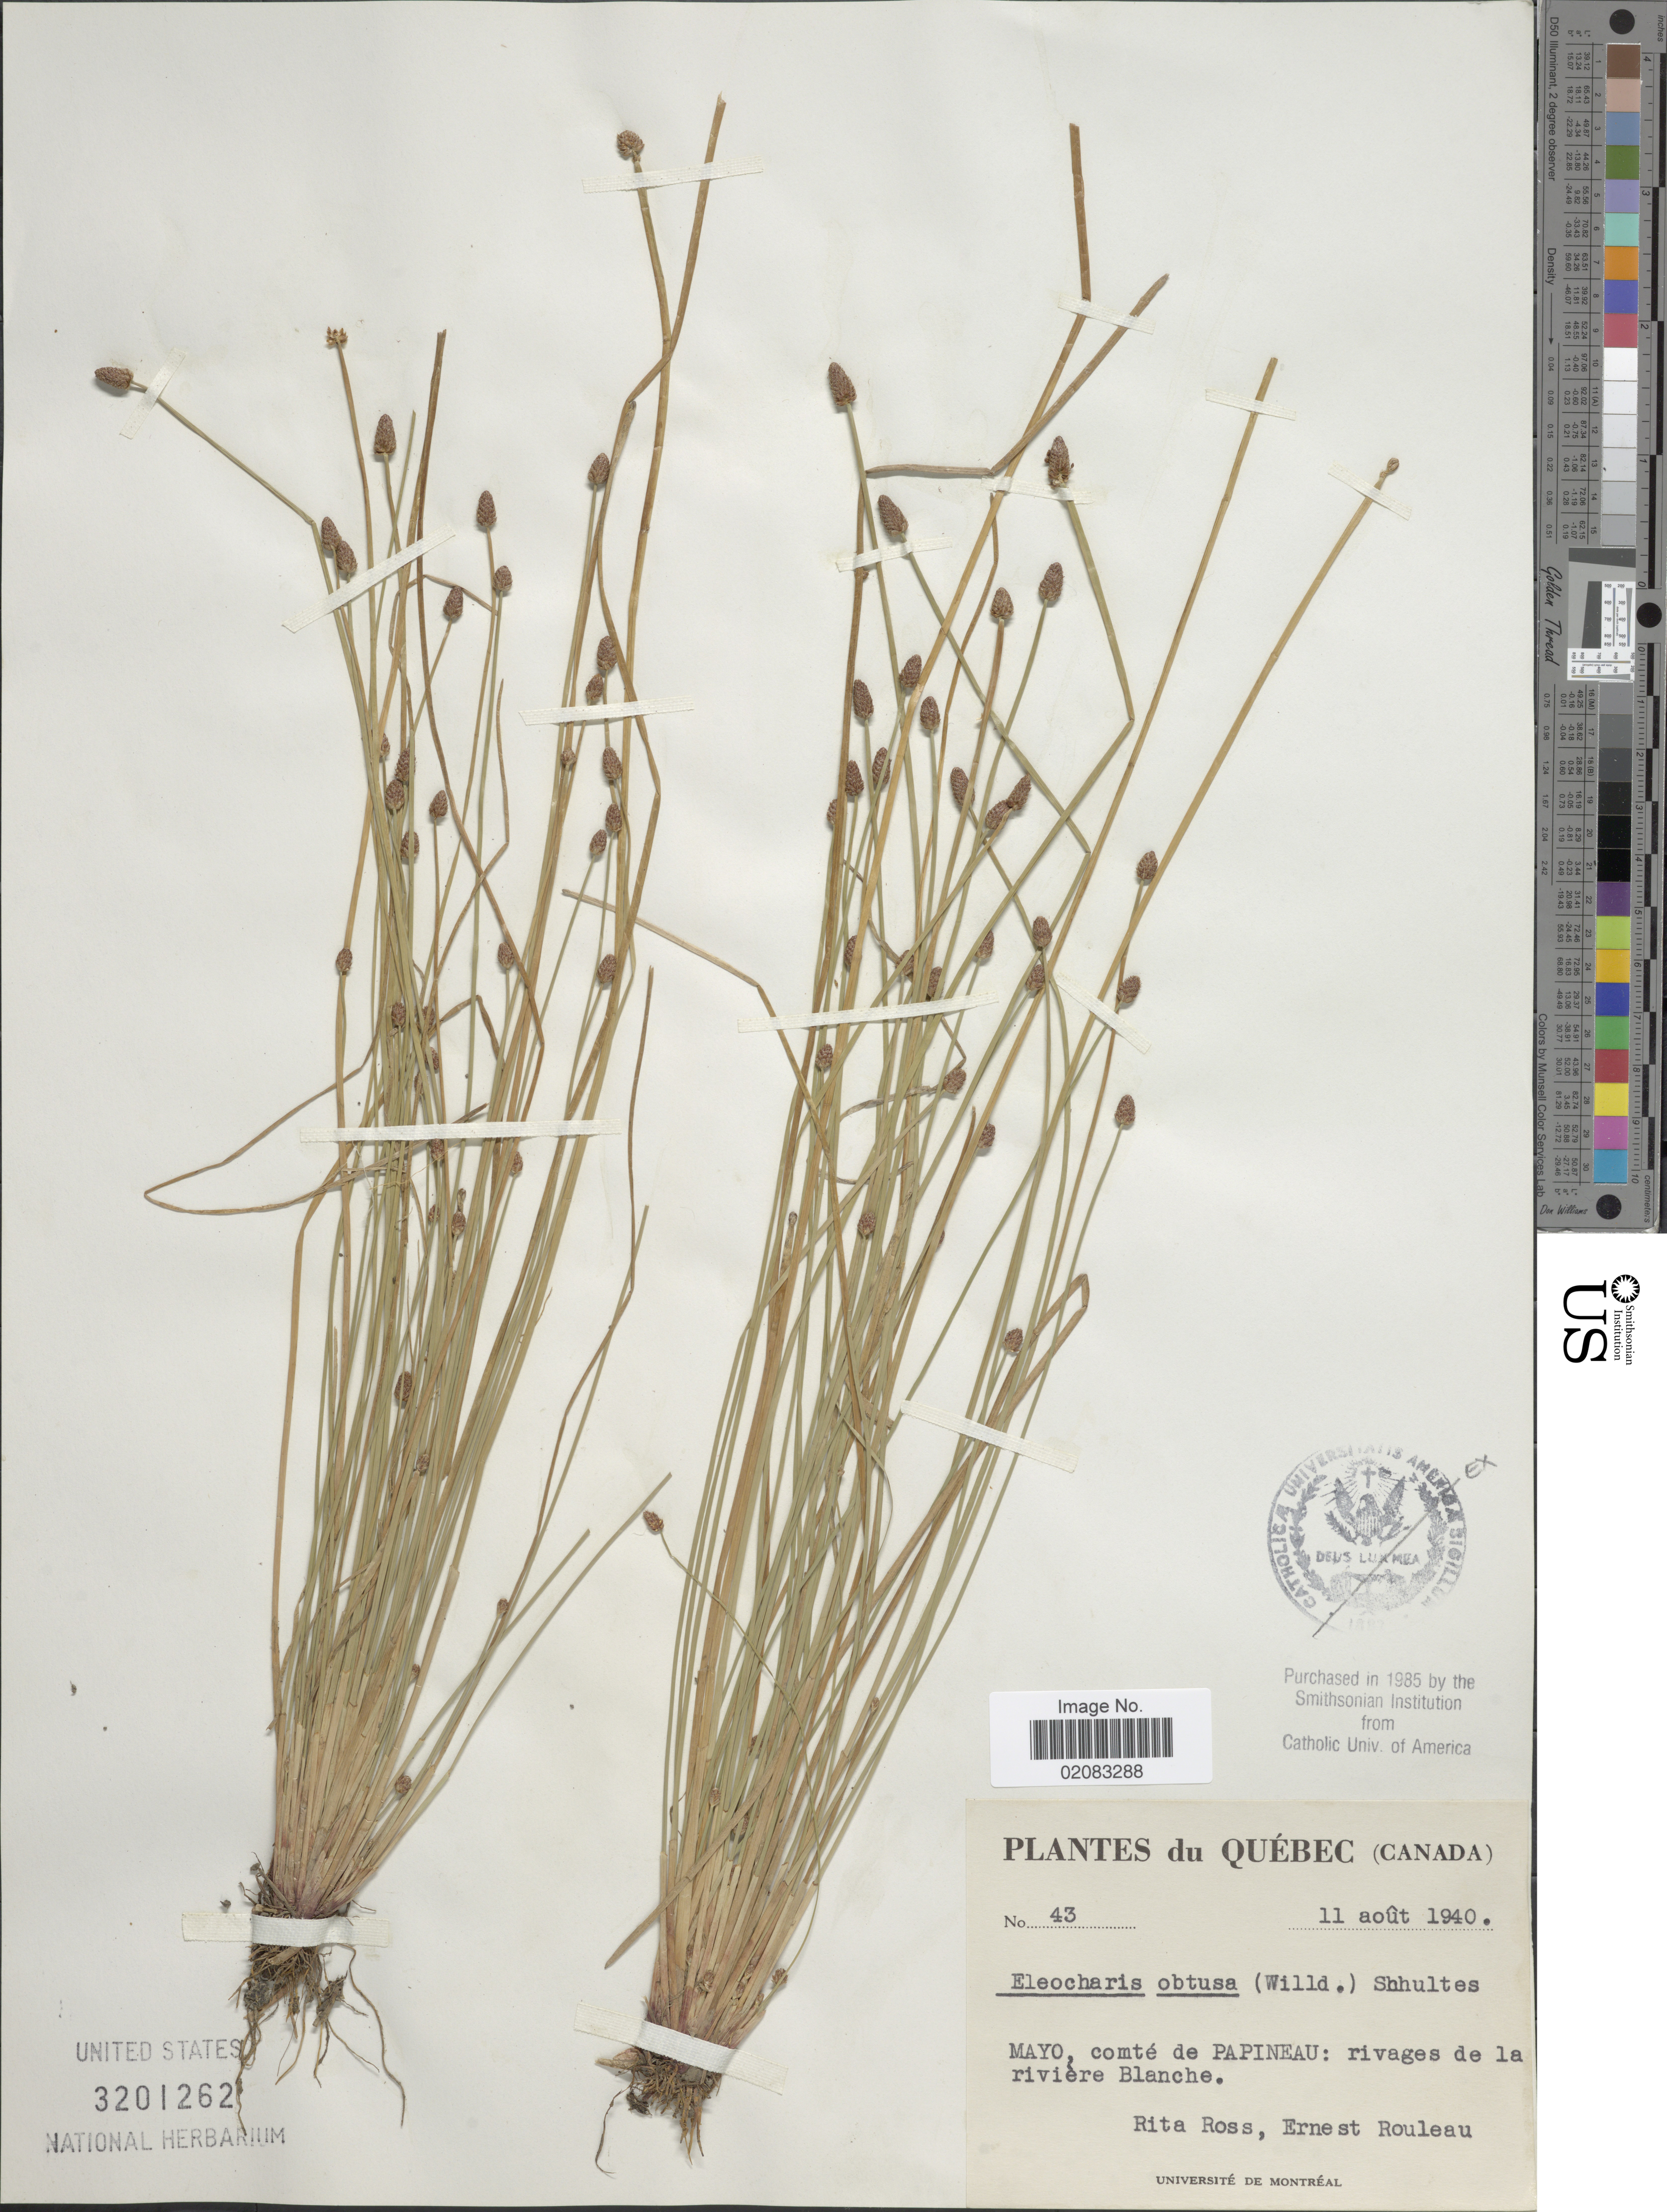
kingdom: Plantae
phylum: Tracheophyta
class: Liliopsida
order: Poales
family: Cyperaceae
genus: Eleocharis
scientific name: Eleocharis obtusa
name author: (Willd.) Schult.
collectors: R. Ross & E. Rouleau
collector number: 43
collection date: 1940-08-11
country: Canada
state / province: Quebec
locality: Mayo, comté de Papineau: rivages de la rivière Blanche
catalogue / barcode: US 3201262